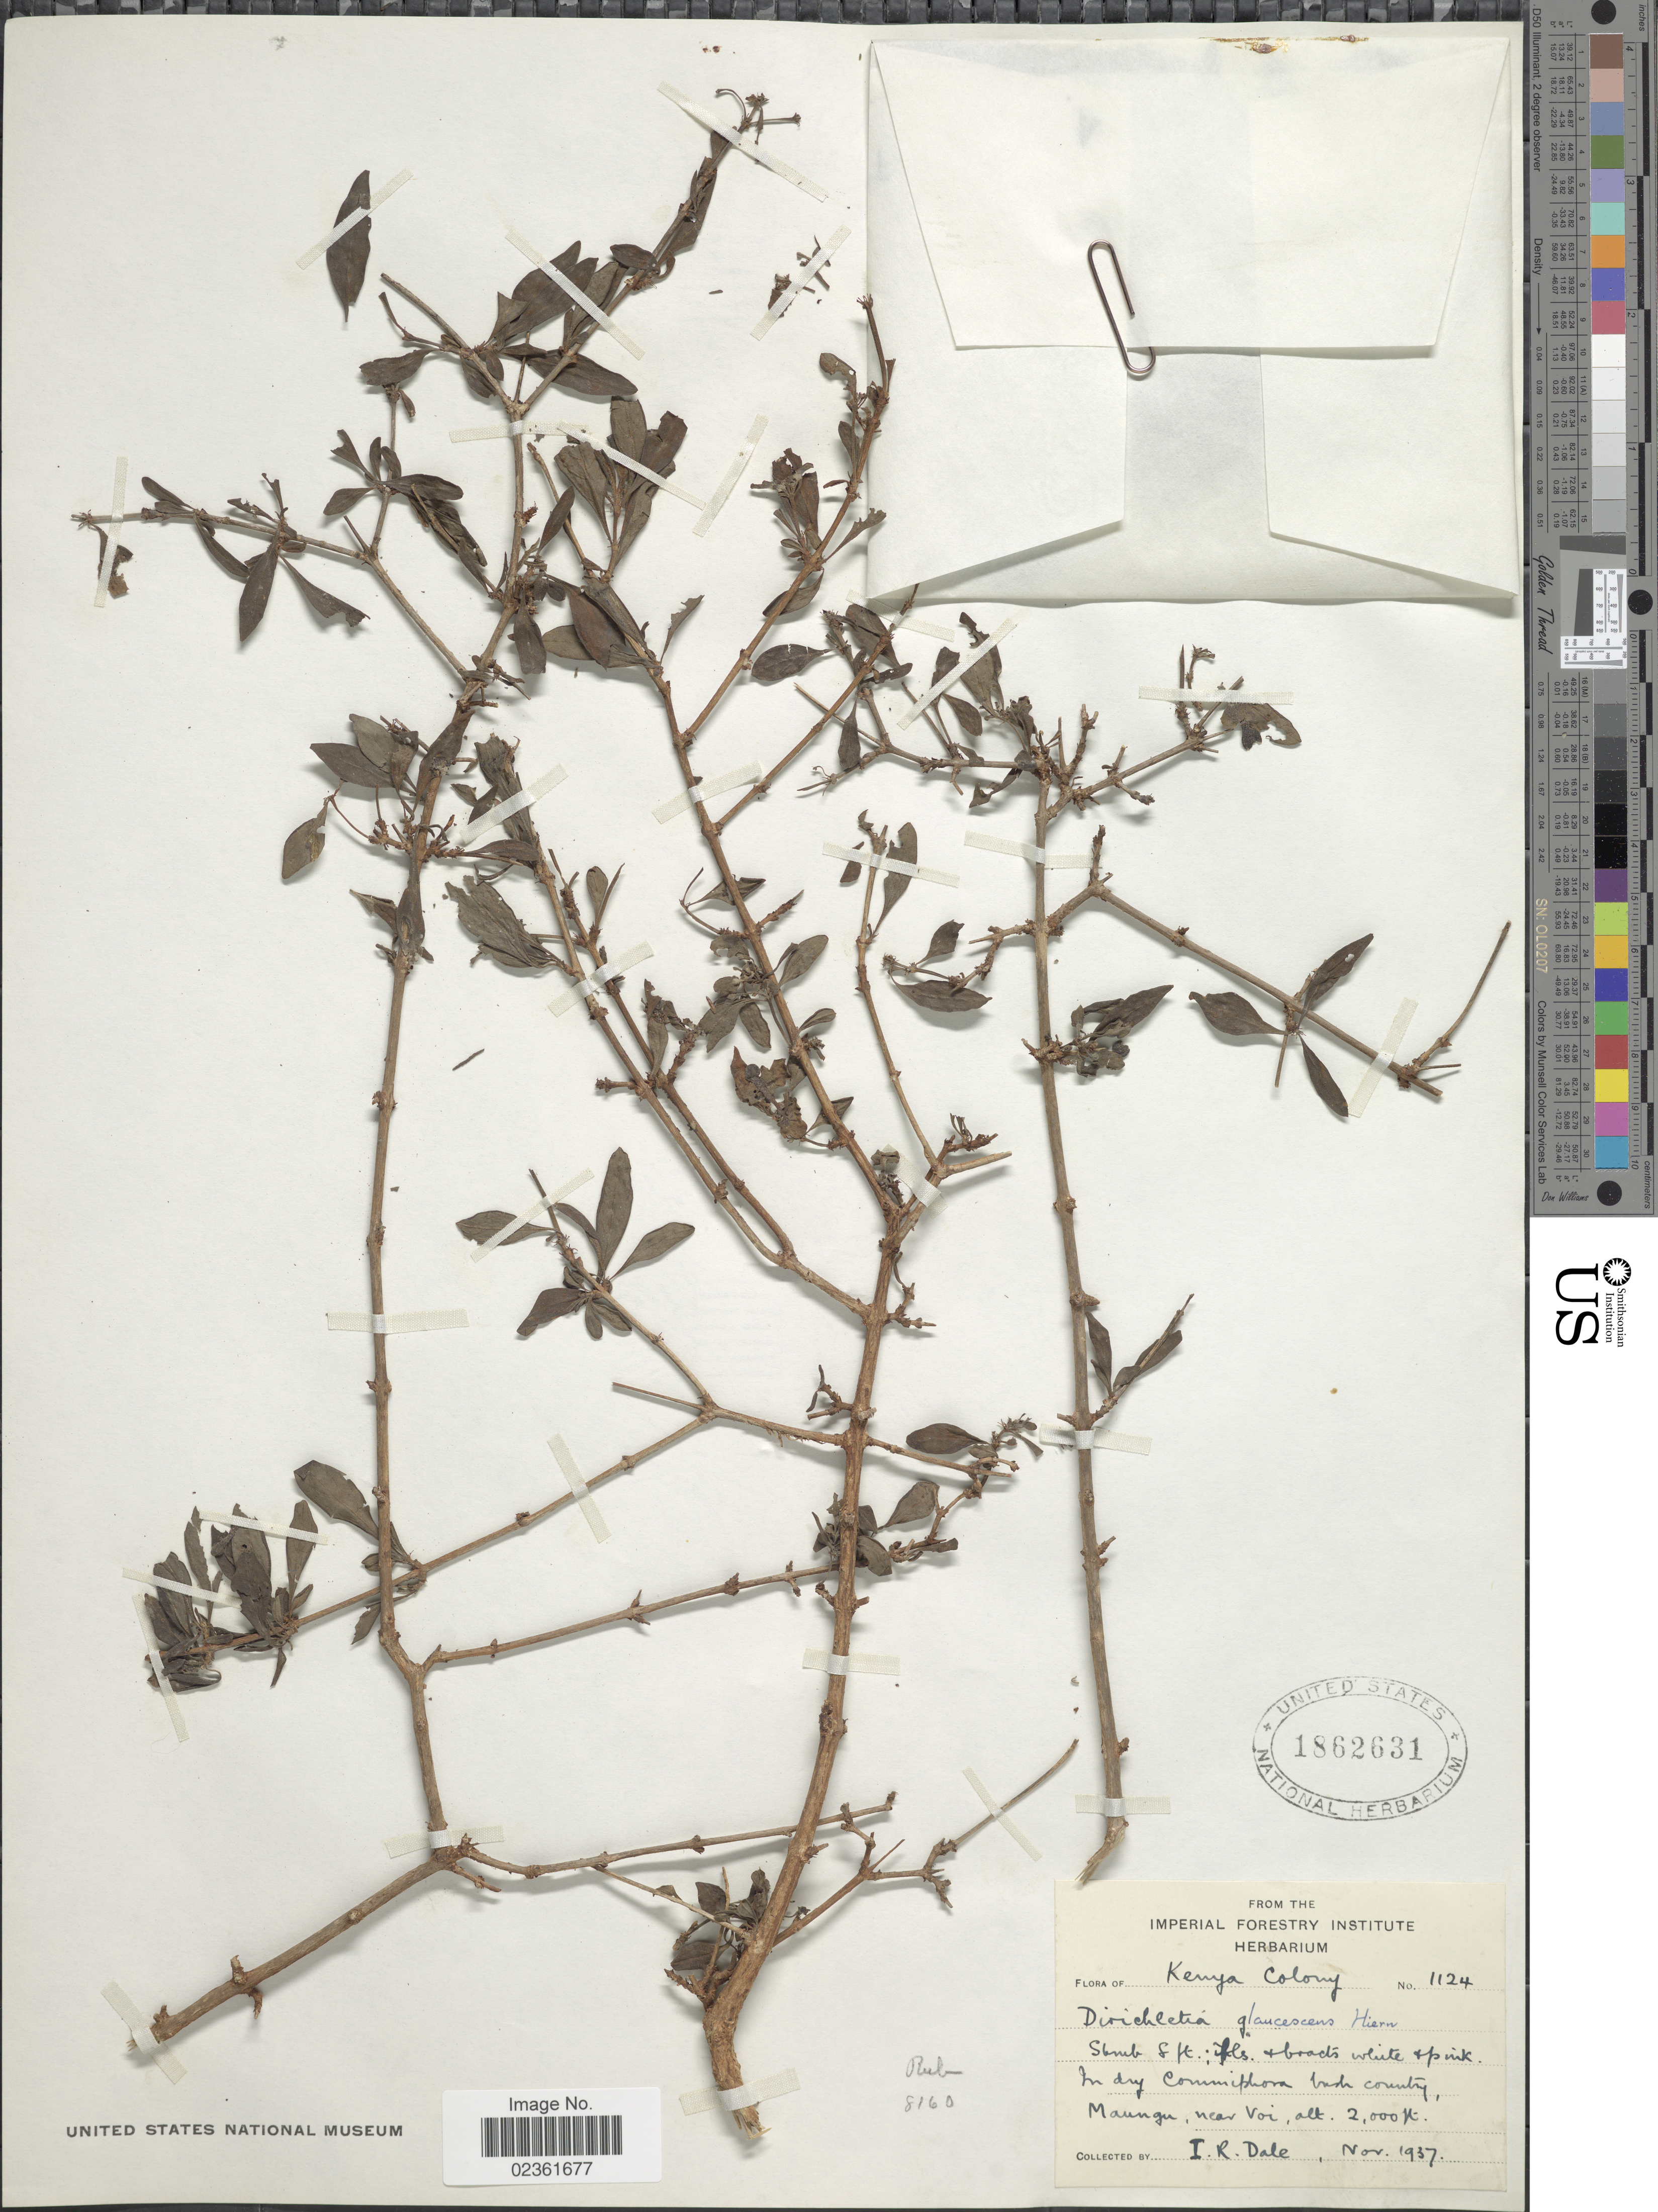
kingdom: Plantae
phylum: Tracheophyta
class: Magnoliopsida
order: Gentianales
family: Rubiaceae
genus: Dirichletia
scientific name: Dirichletia glaucescens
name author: Hiern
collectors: I. Dale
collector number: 1124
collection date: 1937-11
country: Kenya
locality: Kenya Colony, in dry Conniphora [interpreted] bash country [interpreted], Maungu, near Voi.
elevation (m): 610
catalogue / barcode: US 1862631